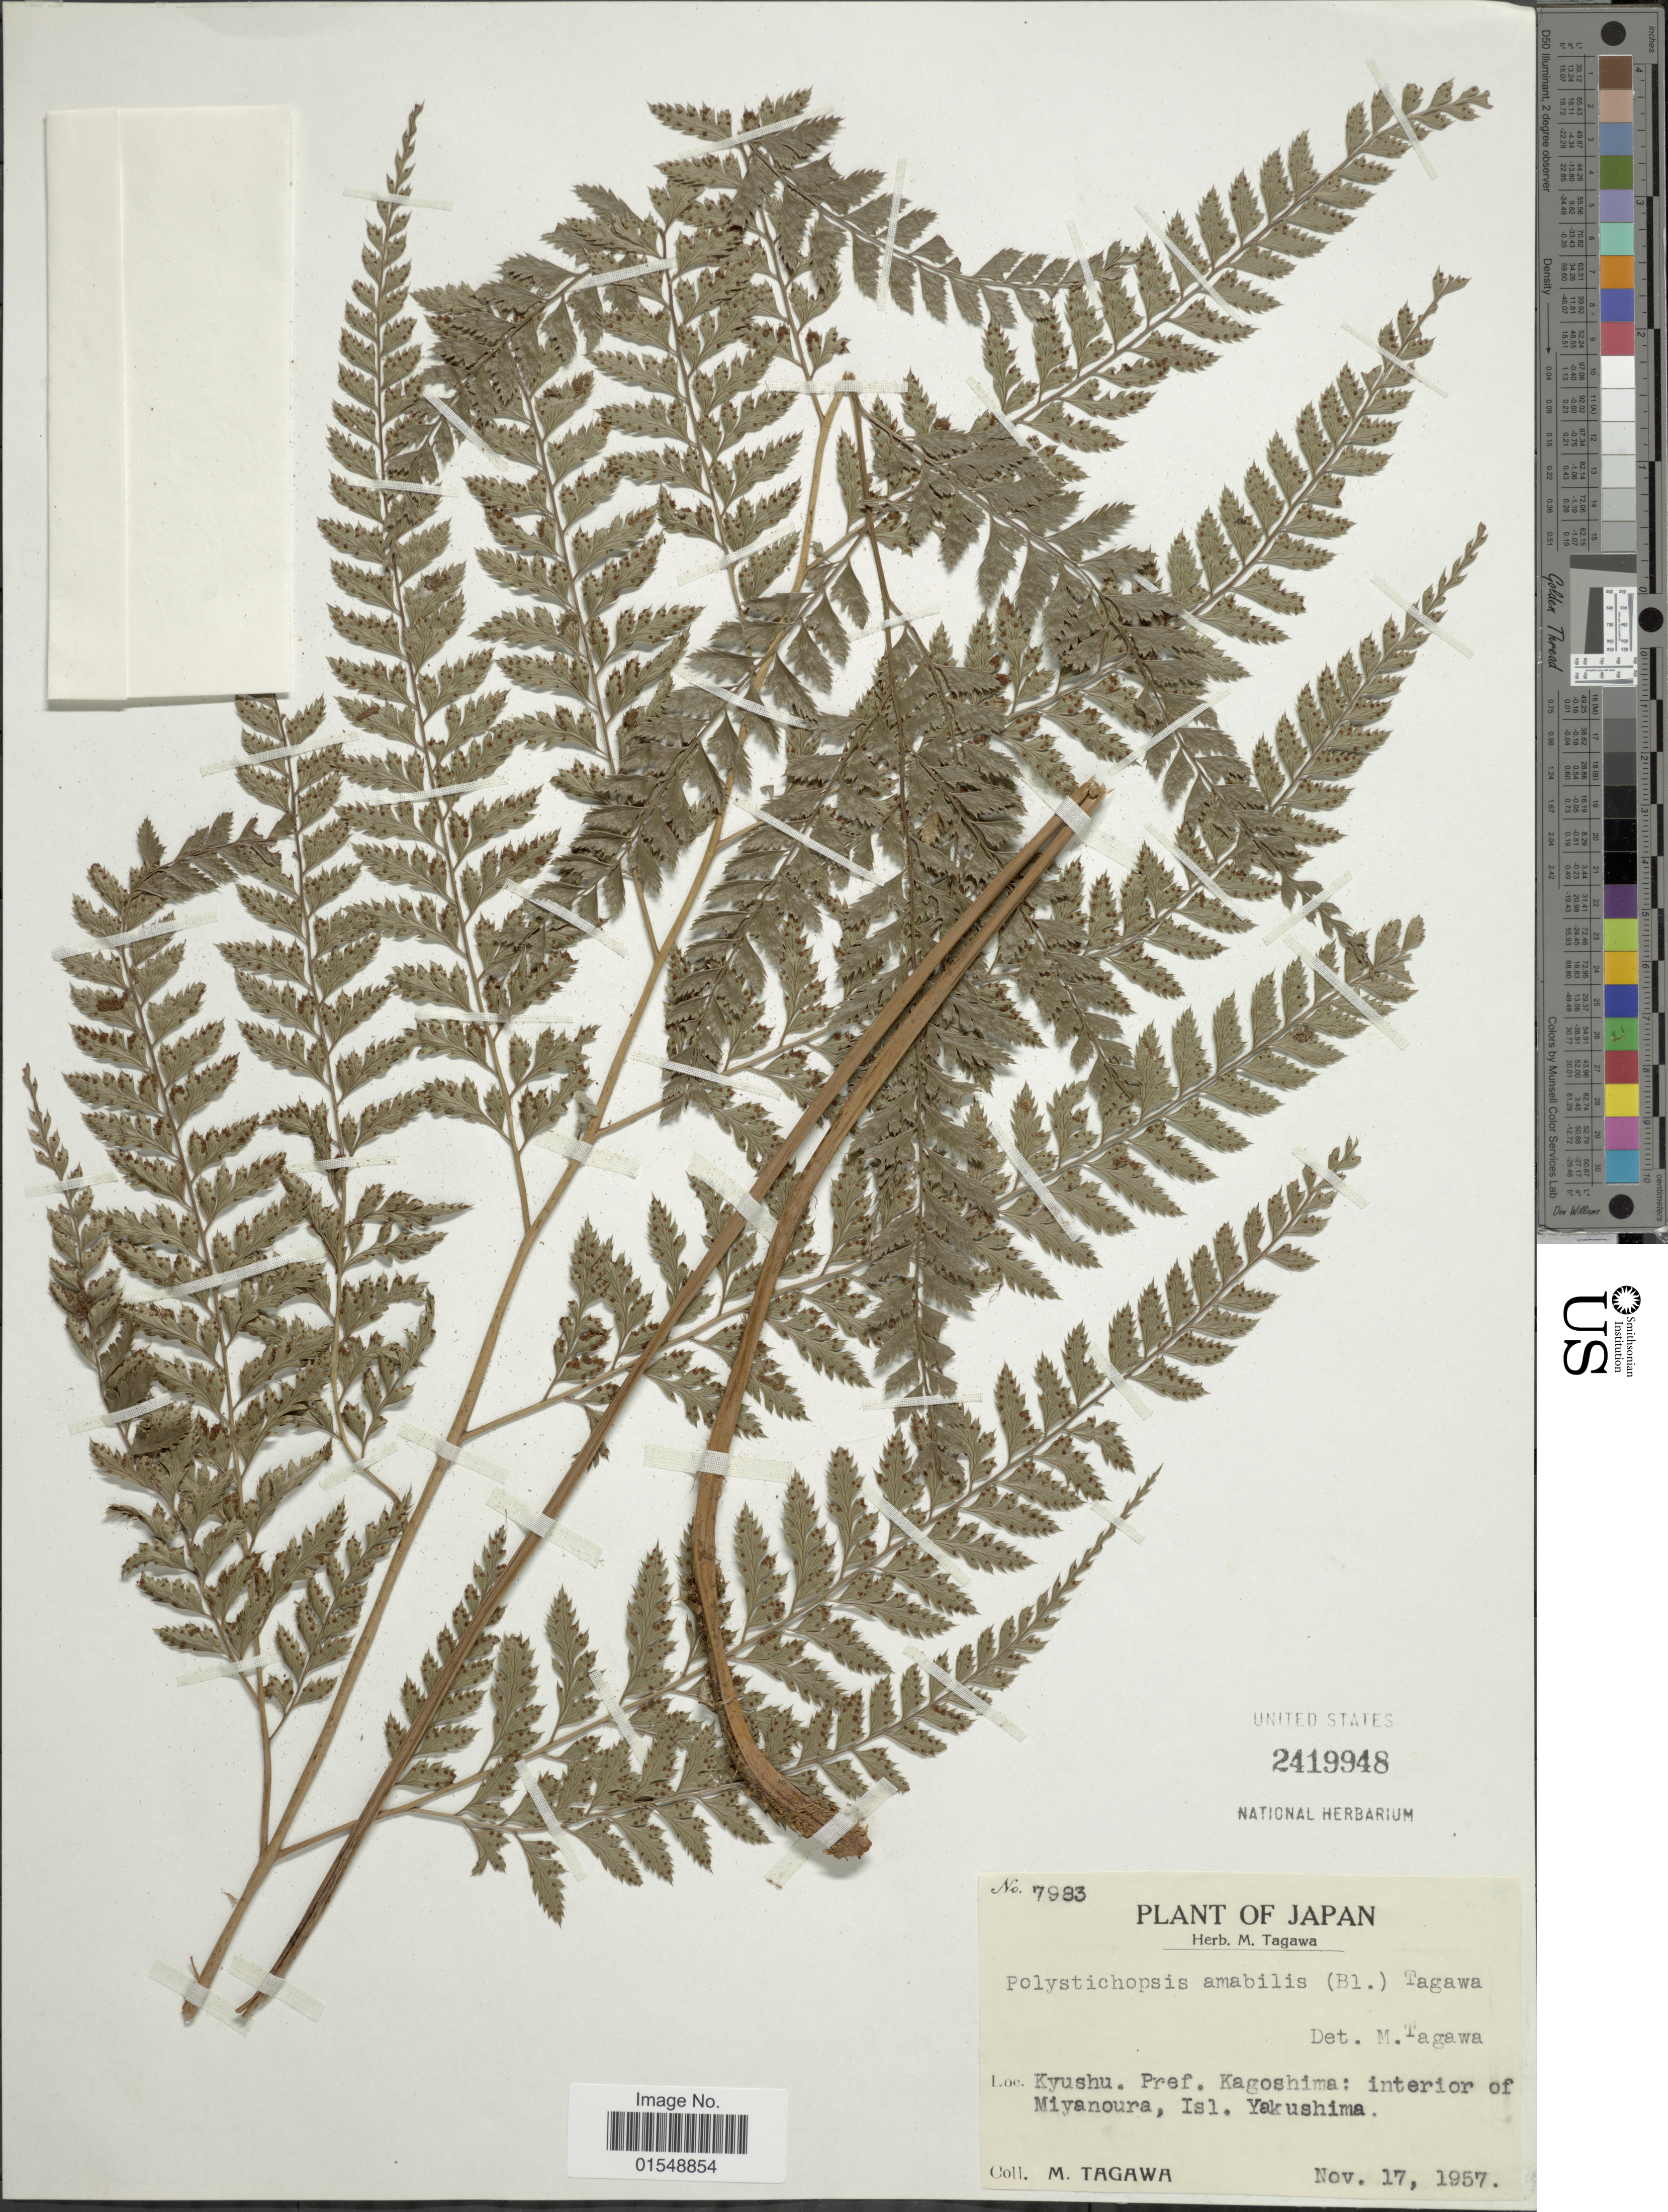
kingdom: Plantae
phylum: Tracheophyta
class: Polypodiopsida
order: Polypodiales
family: Dryopteridaceae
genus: Arachniodes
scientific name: Arachniodes amabilis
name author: (Blume) Tindale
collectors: M. Tagawa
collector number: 7983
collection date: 1957-11-17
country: Japan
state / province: Kagosima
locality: Kyushu: interior of Miyanoura, Isl. Yakushima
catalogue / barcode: US 2419948